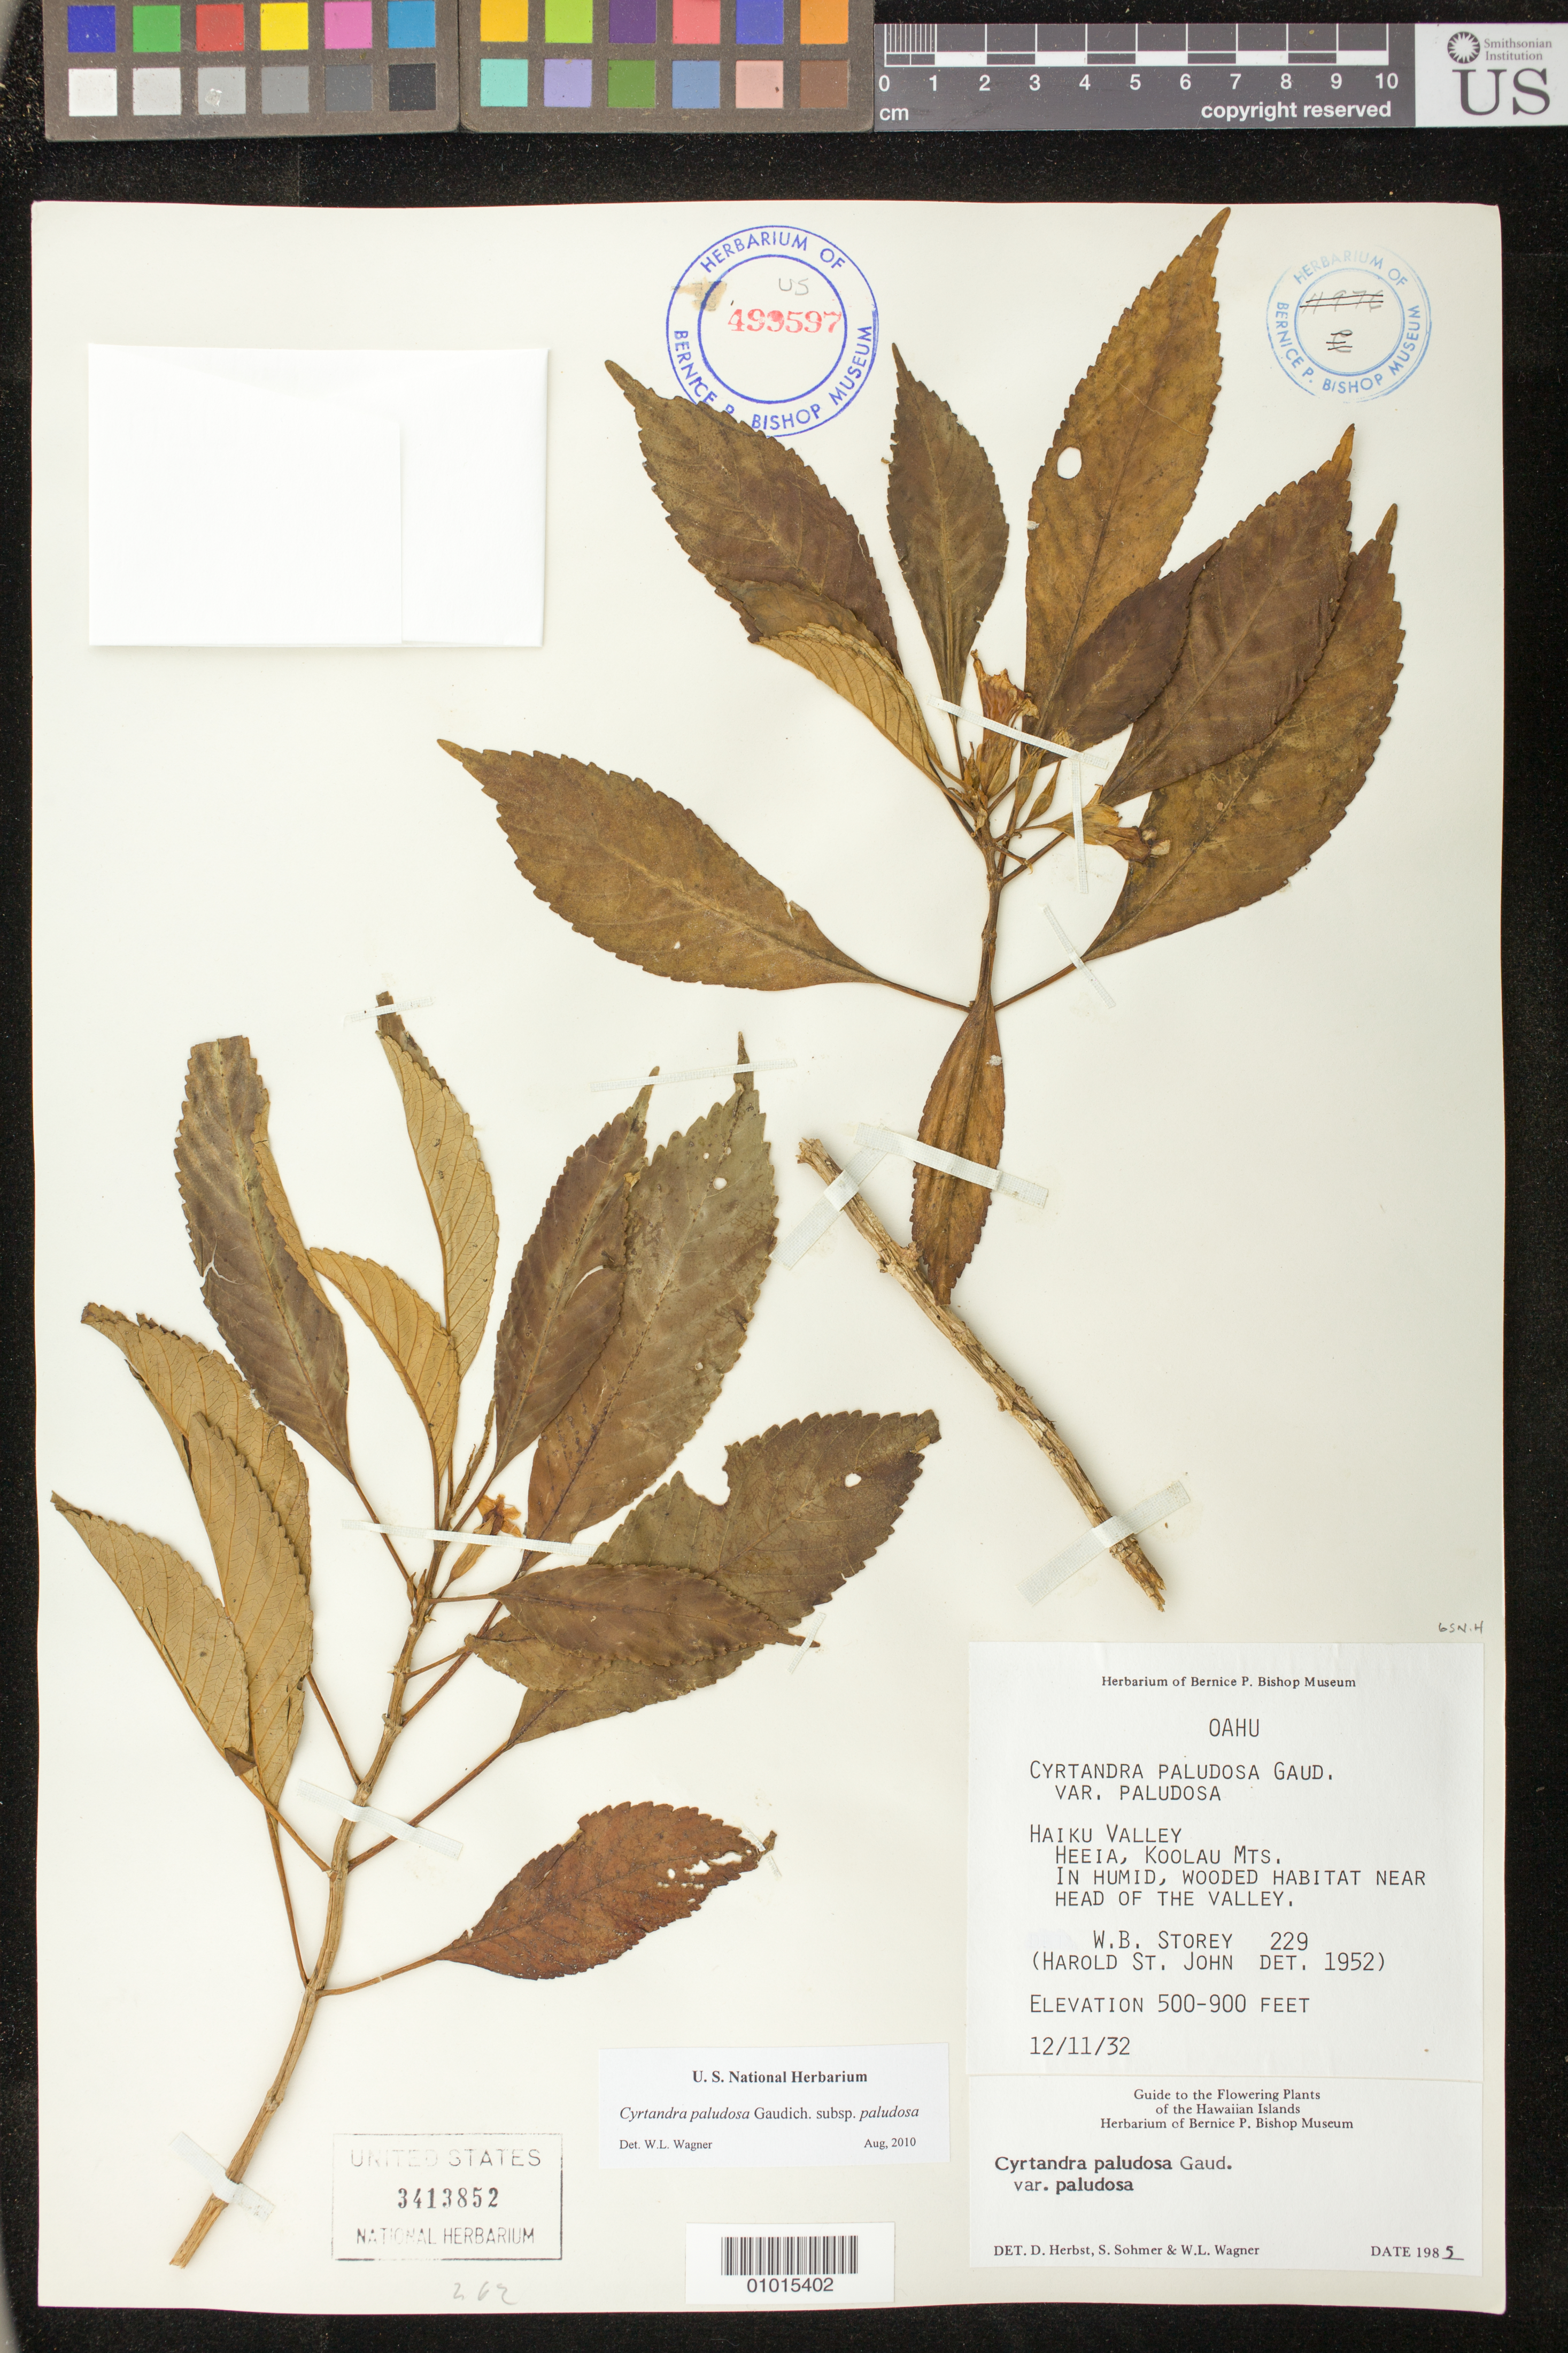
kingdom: Plantae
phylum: Tracheophyta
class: Magnoliopsida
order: Lamiales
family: Gesneriaceae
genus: Cyrtandra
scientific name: Cyrtandra paludosa var. paludosa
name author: Gaudich.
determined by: Wagner, W. L., (BOT), Smithsonian Institution - National Museum of Natural History (UNITED STATES)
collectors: W. Storey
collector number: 229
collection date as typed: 11 Dec 1932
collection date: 1932-12-11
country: United States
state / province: Hawaii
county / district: Honolulu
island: Oahu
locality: Haiku Valley, Heeia, Koolau Mts., near head of valley.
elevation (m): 152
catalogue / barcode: US 3413852